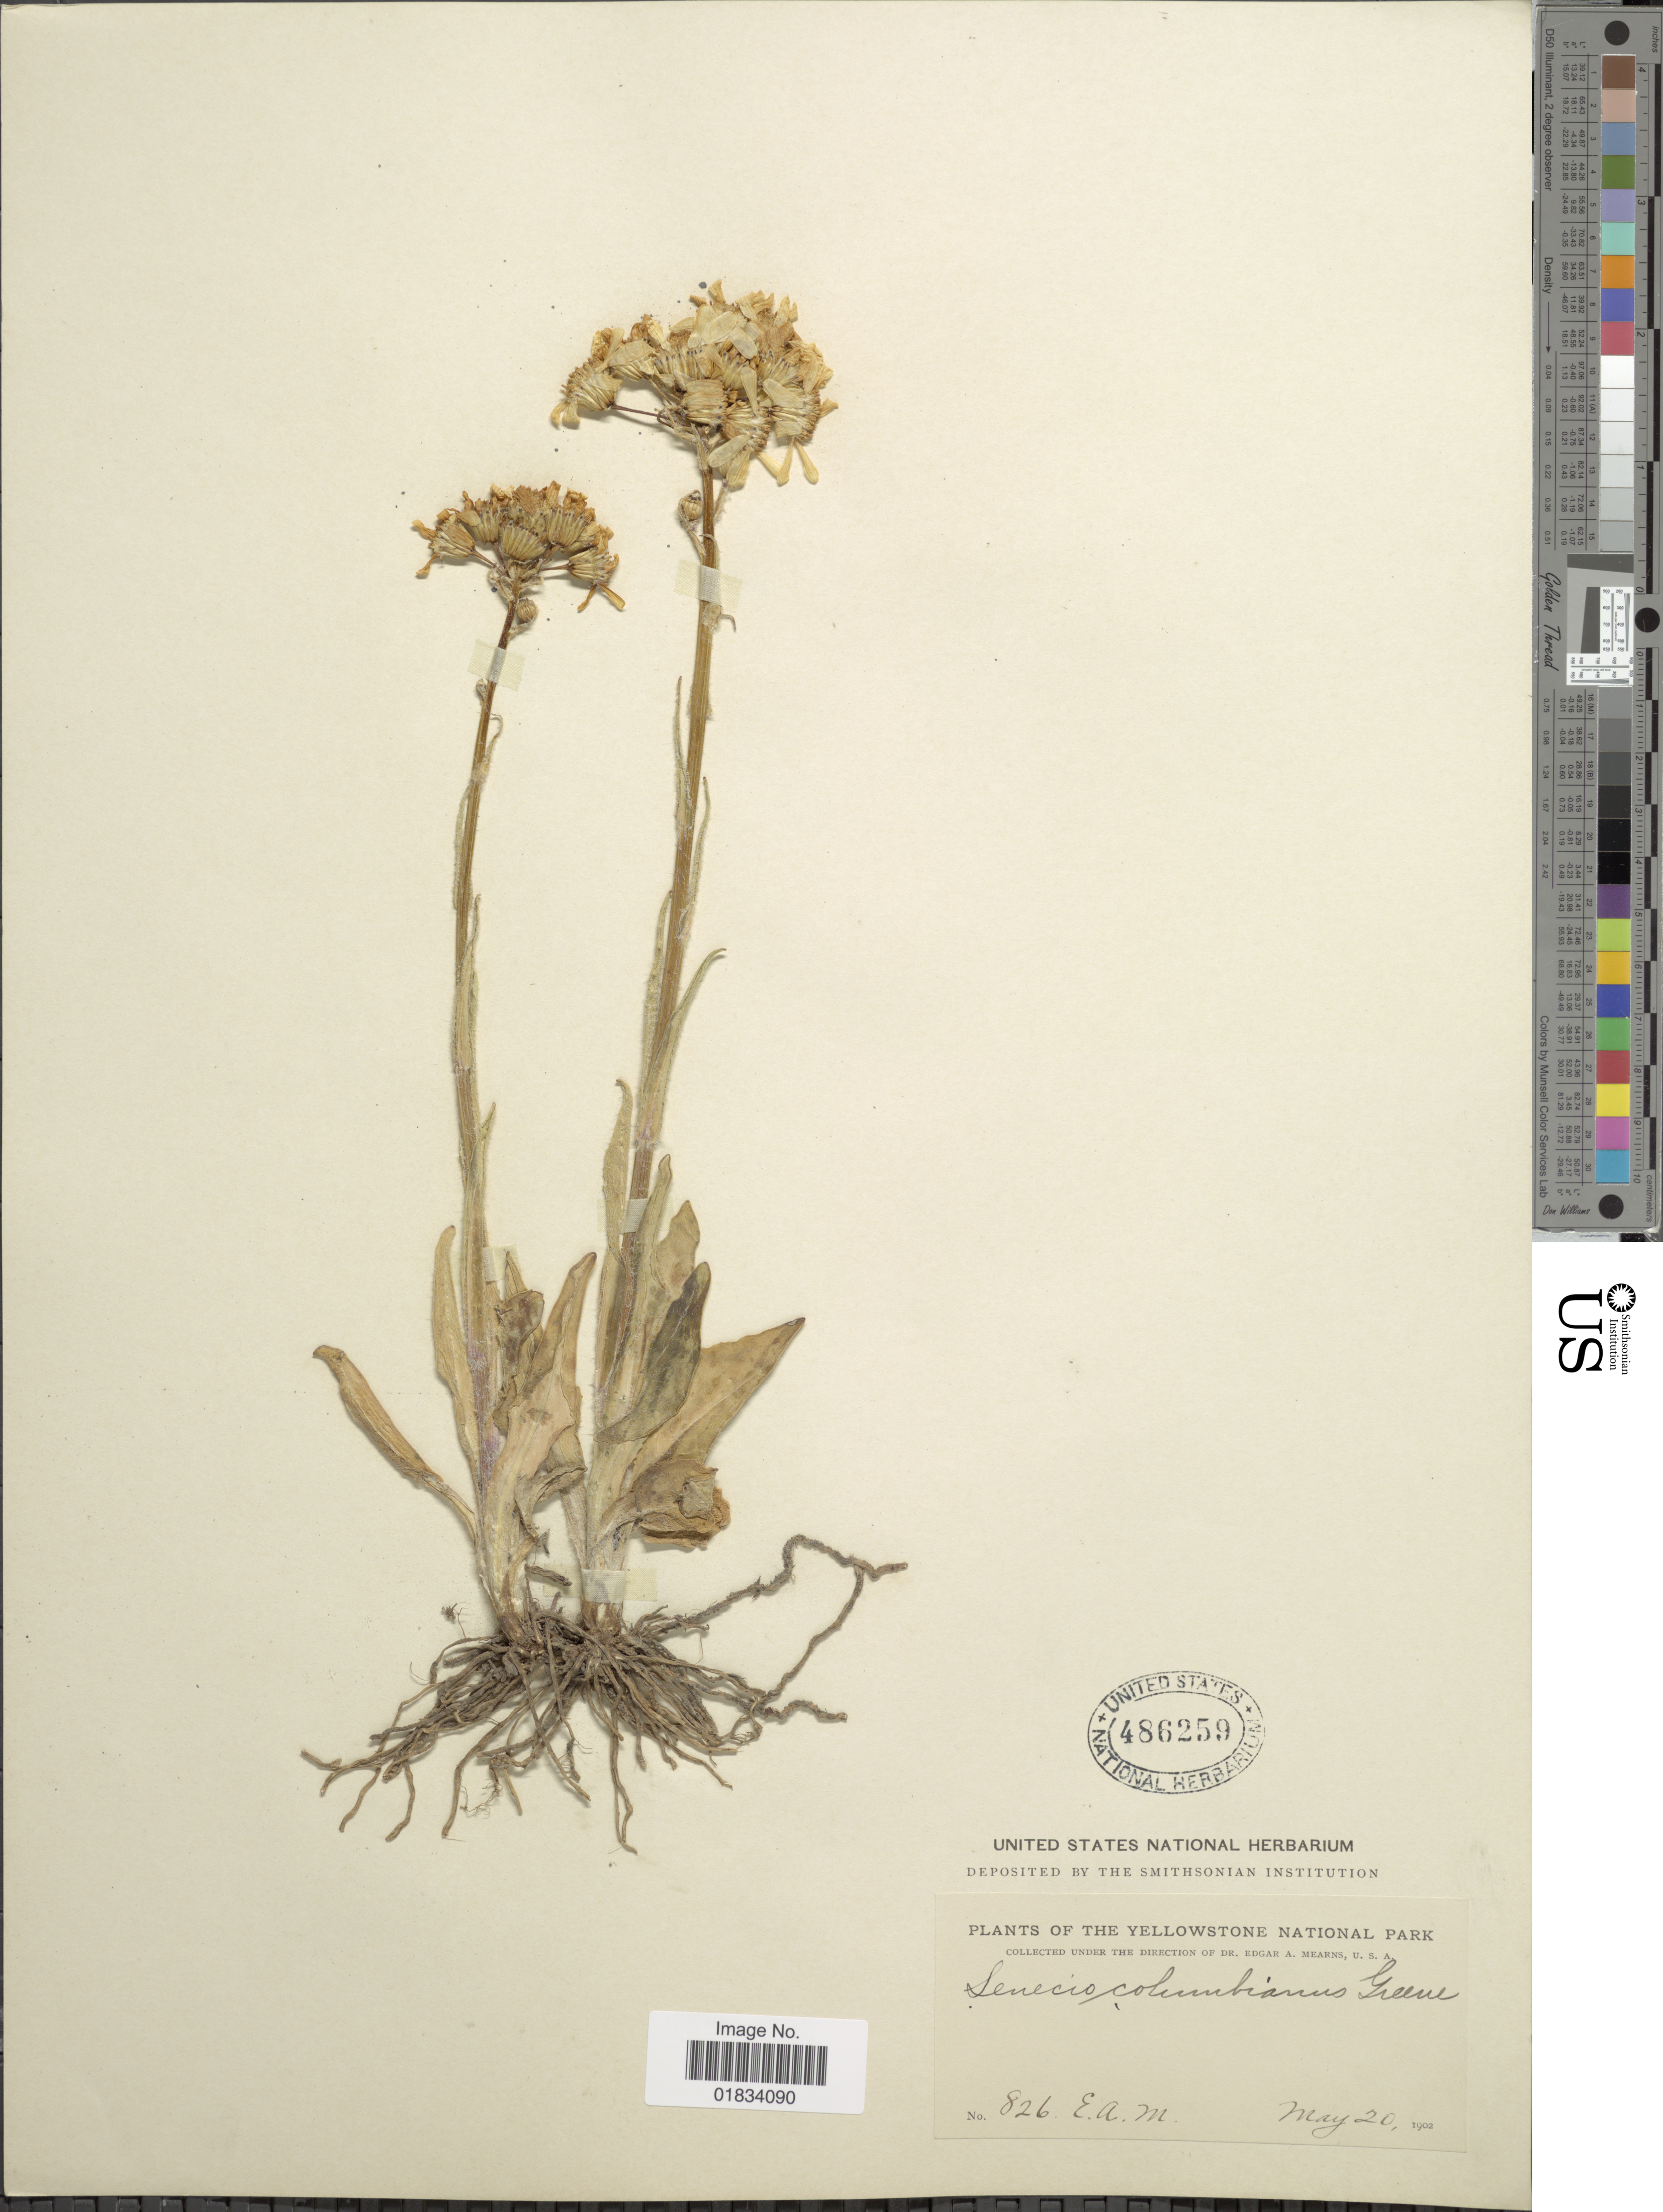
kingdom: Plantae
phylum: Tracheophyta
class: Magnoliopsida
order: Asterales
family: Asteraceae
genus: Senecio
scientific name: Senecio integerrimus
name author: Nutt.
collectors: E. A. Mearns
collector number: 826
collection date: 1902-05-20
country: United States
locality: Yellowstone National Park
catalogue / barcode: US 486259